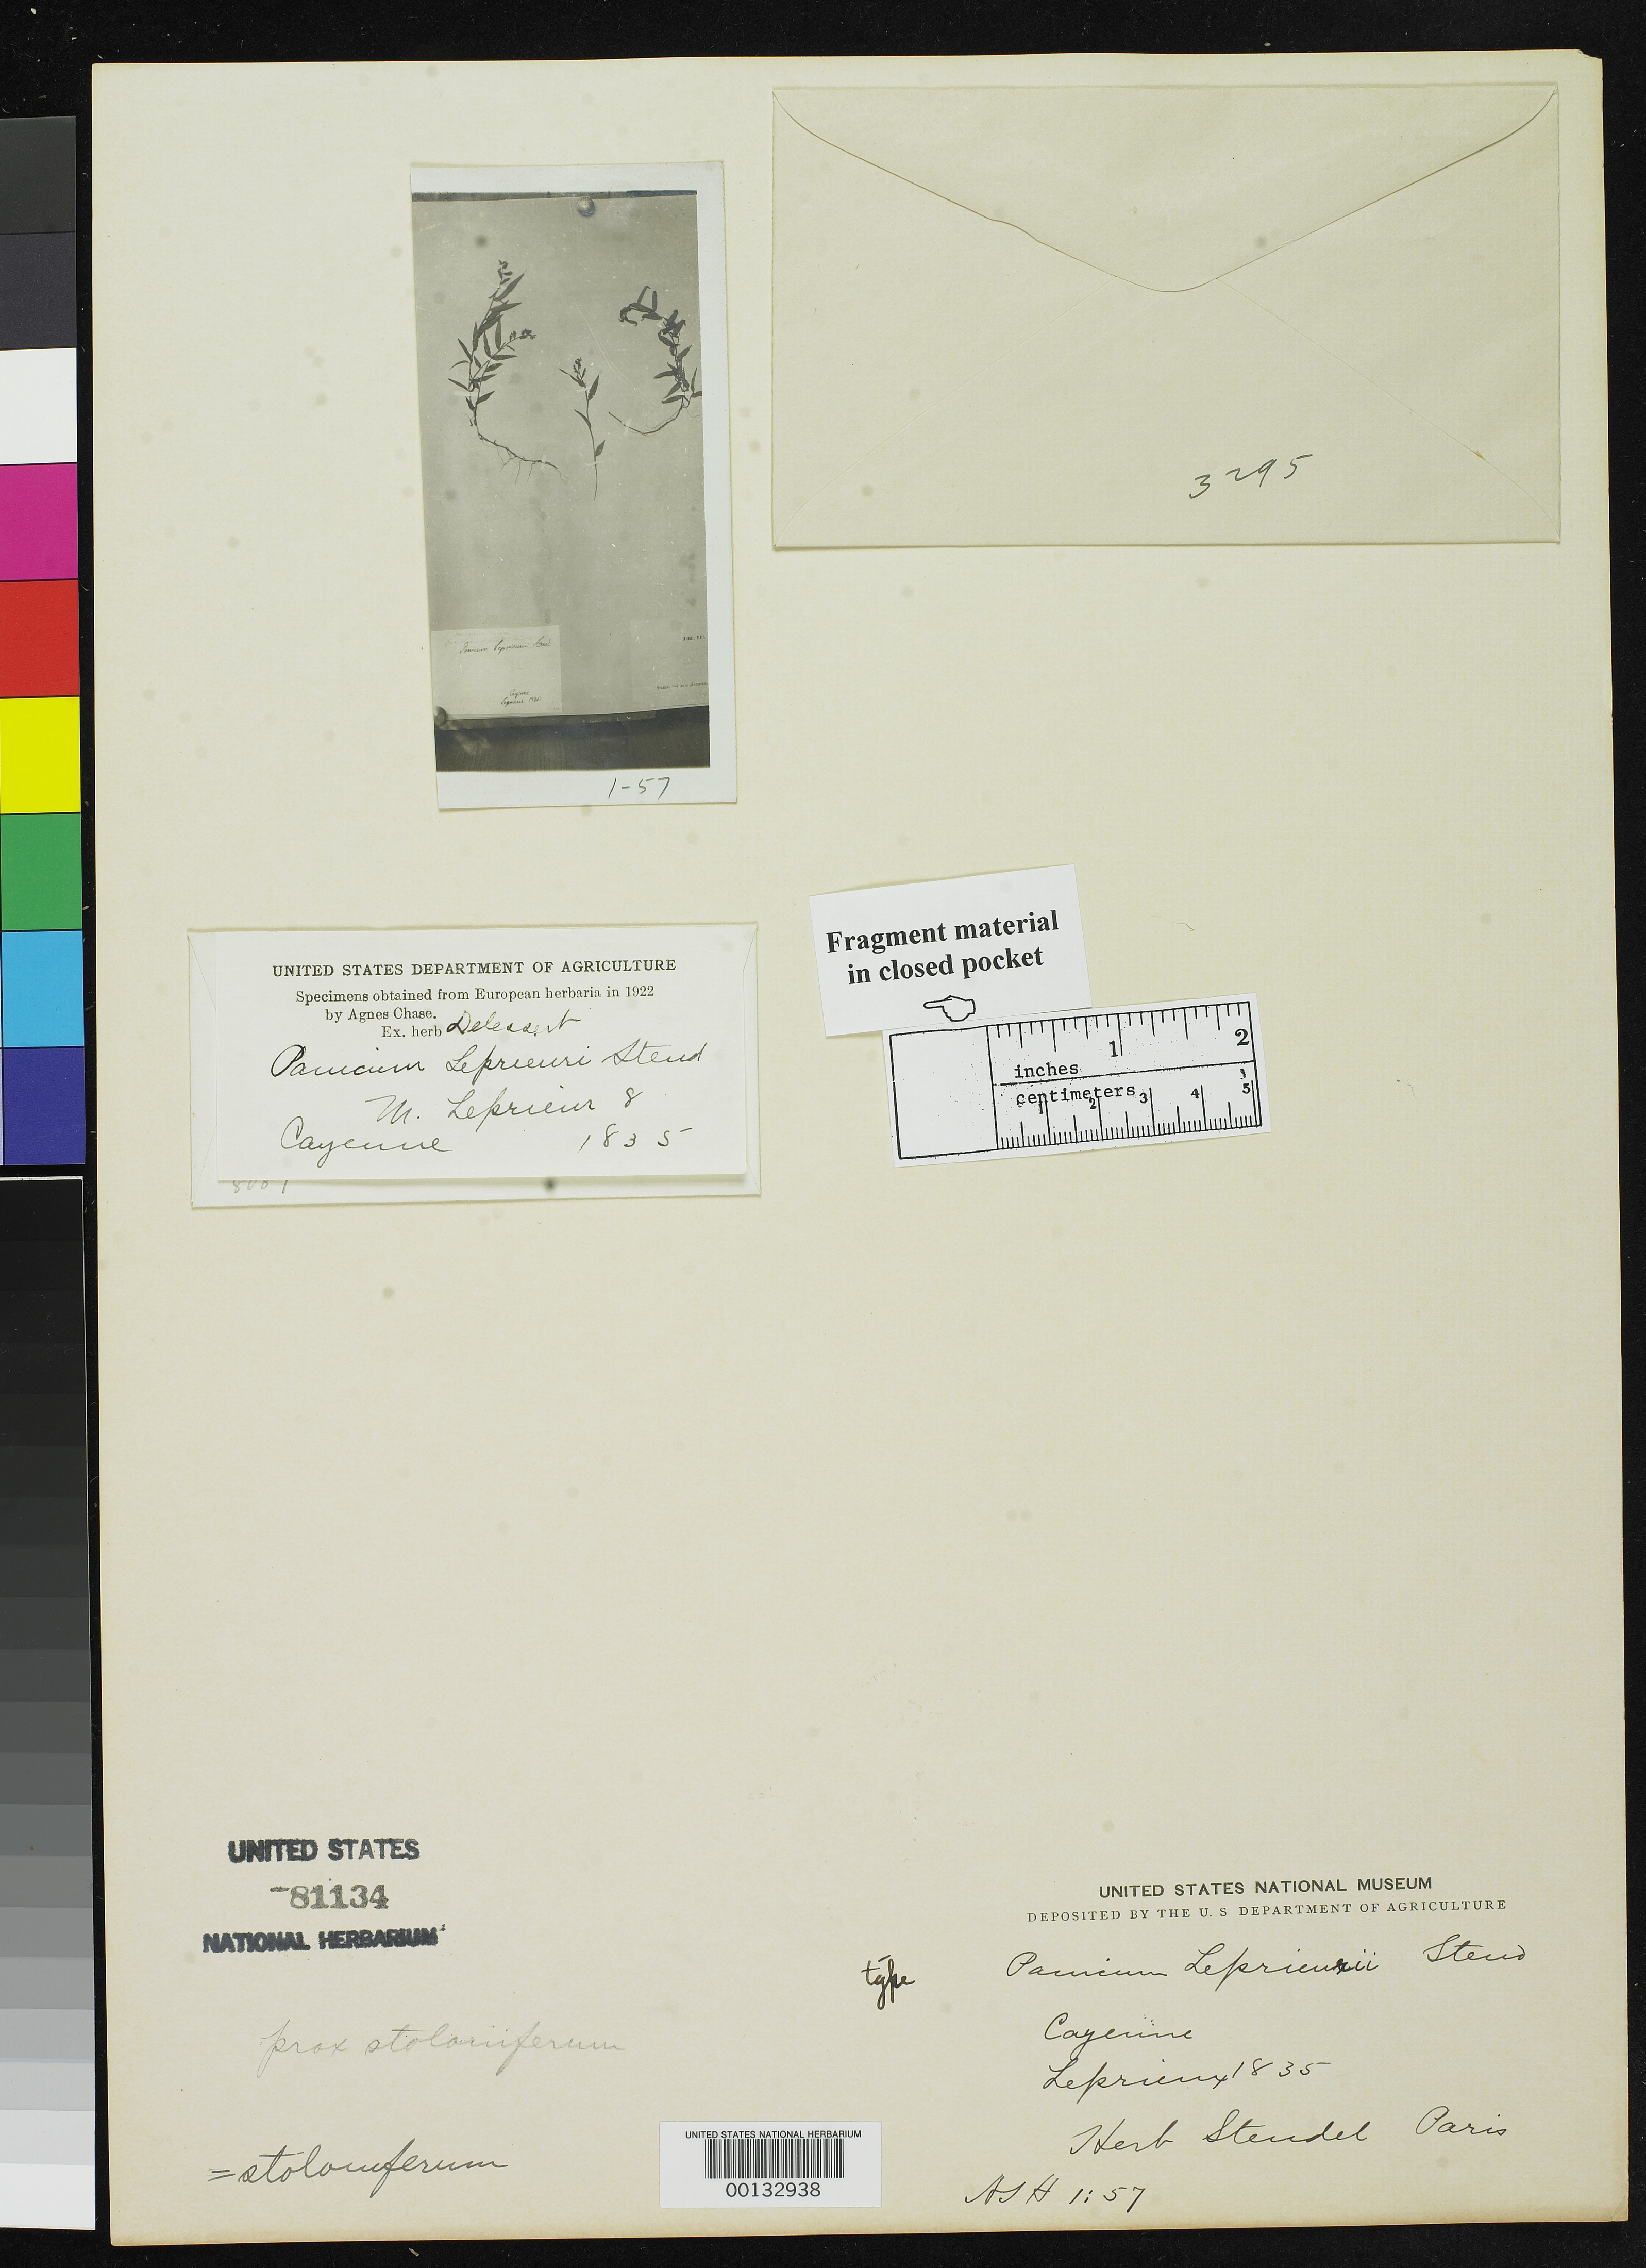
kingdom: Plantae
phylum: Tracheophyta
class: Liliopsida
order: Poales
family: Poaceae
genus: Panicum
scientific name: Panicum leprieurii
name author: Steud.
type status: Type Fragment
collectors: F. M. R. Leprieur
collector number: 8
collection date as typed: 1835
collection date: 1835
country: French Guiana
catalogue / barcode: US 81134